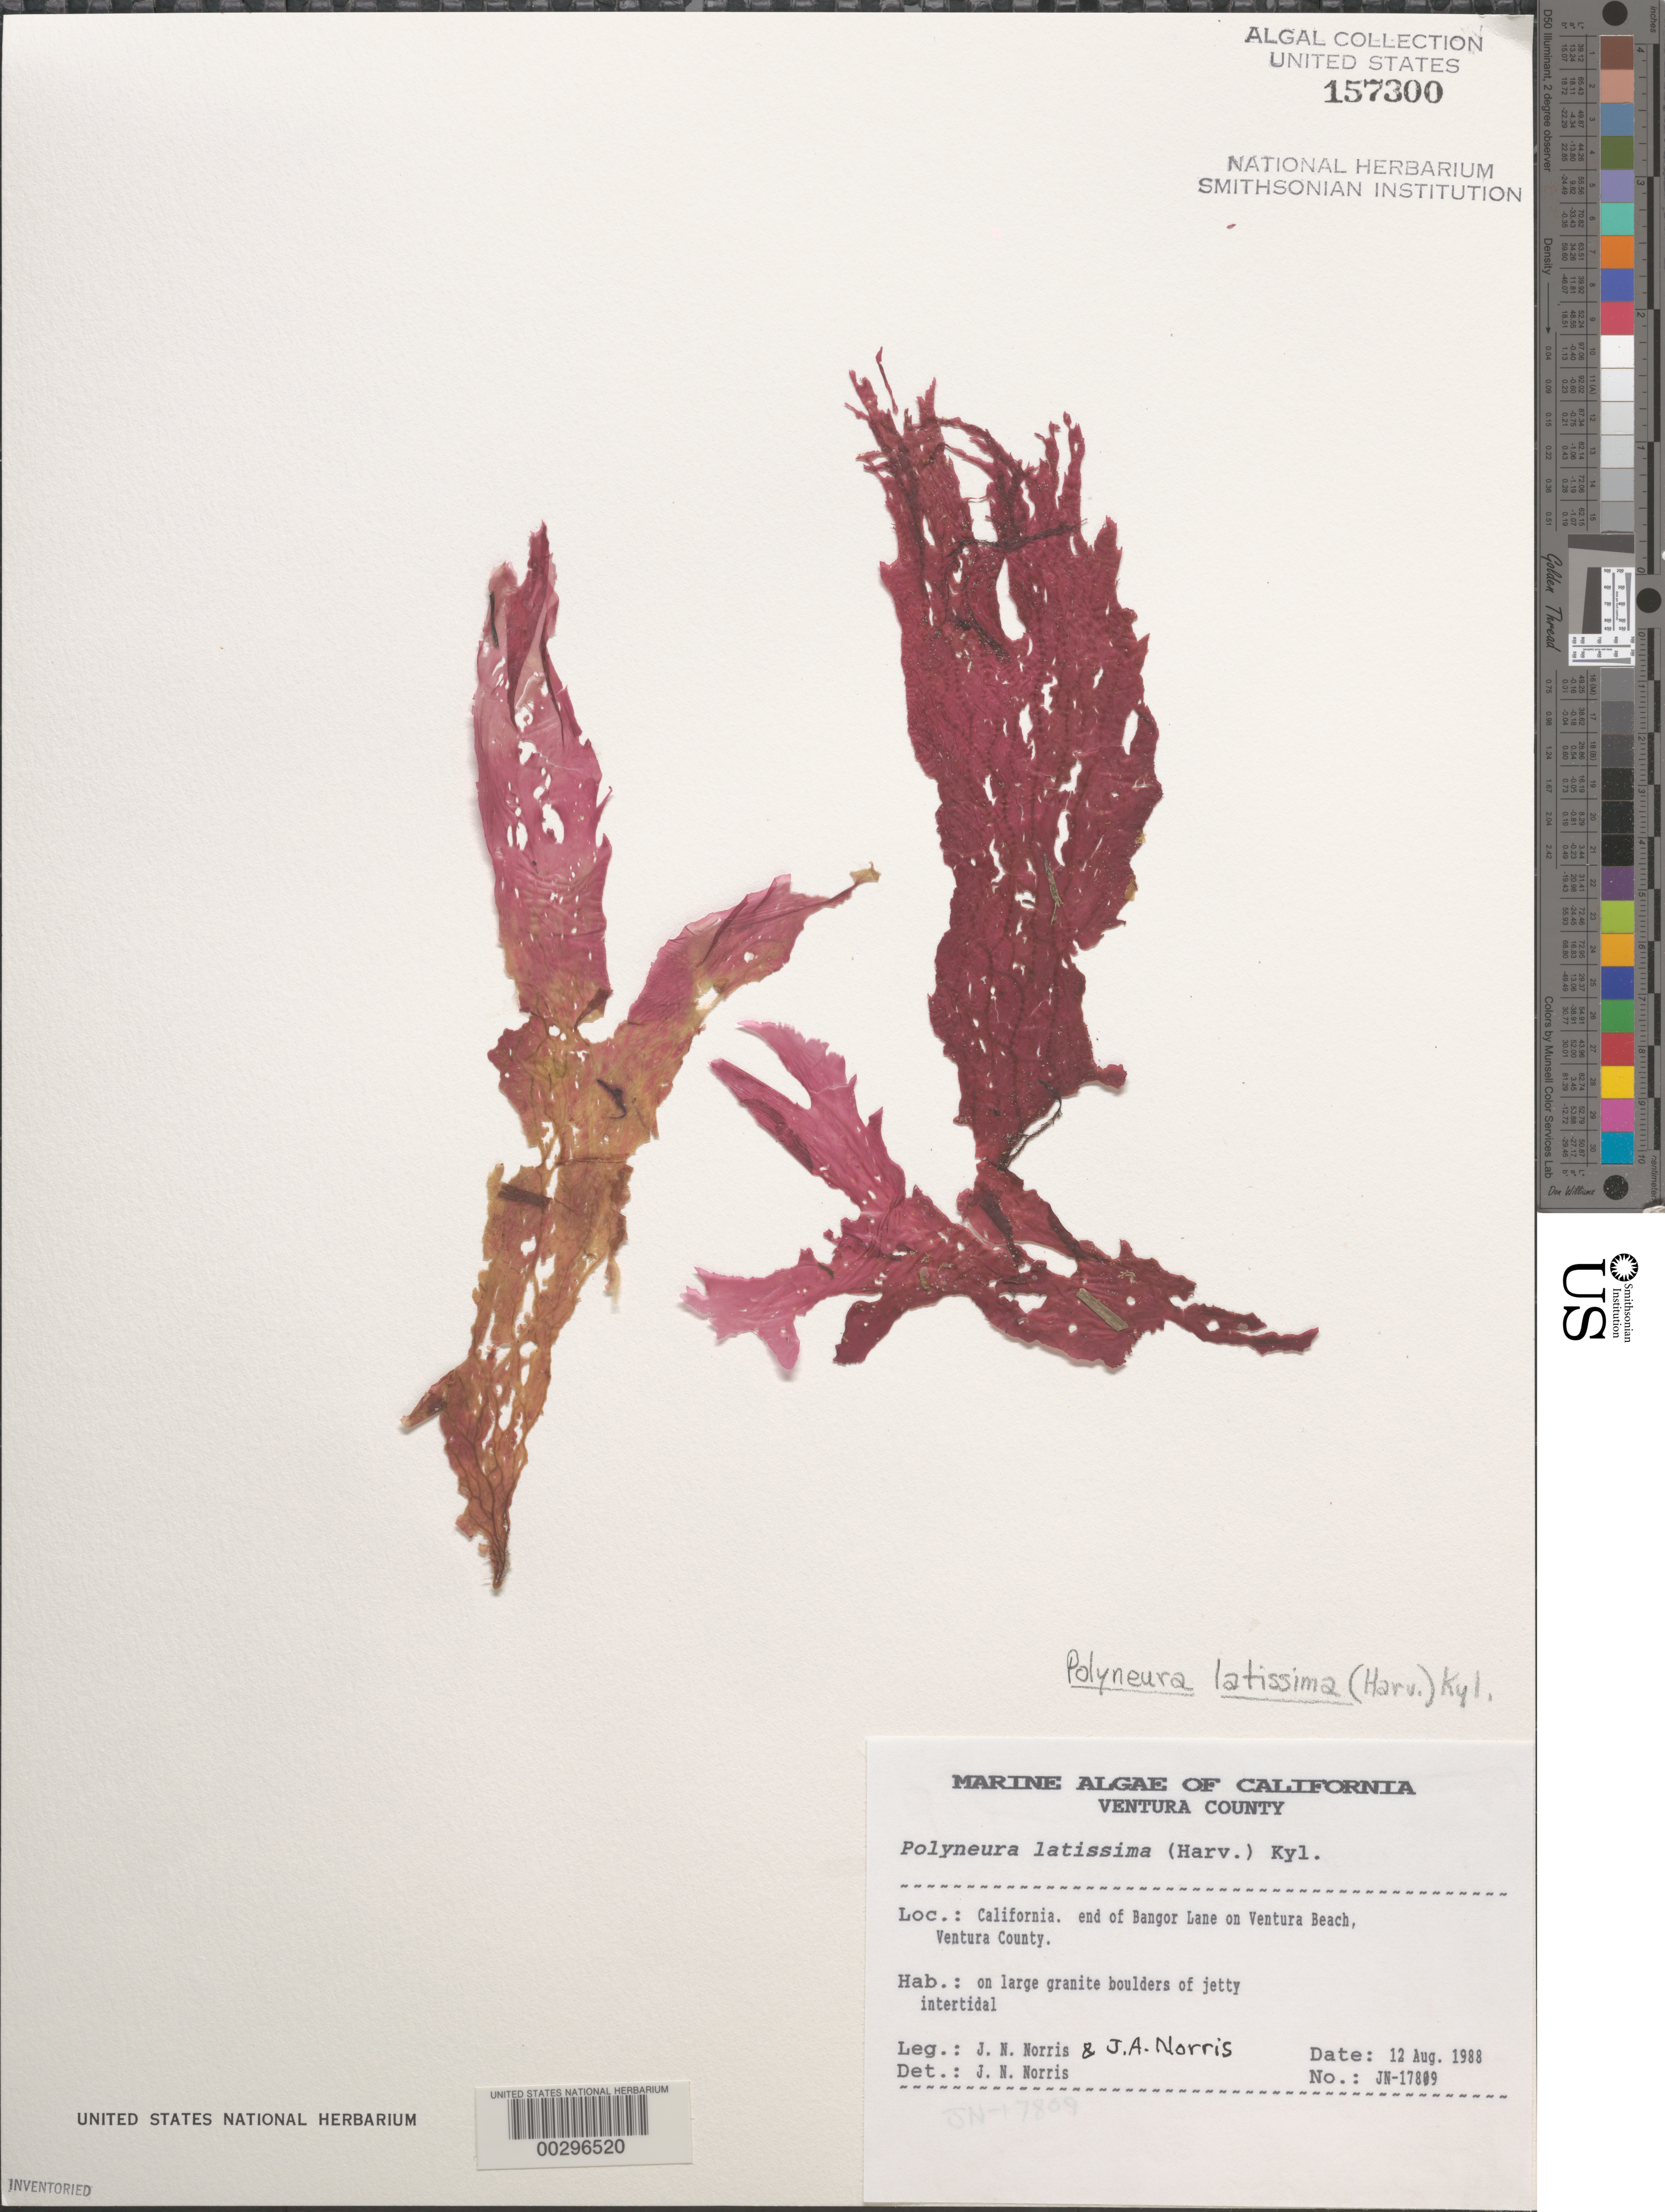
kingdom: Plantae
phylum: Rhodophyta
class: Florideophyceae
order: Ceramiales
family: Delesseriaceae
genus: Polyneura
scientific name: Polyneura latissima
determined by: Norris, James N.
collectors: J. N. Norris & J. A. Norris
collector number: JN-17809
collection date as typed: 12 Aug 1988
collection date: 1988-08-12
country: United States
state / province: California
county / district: Ventura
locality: Ventura Beach, end of Bangor Lane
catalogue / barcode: US 157300